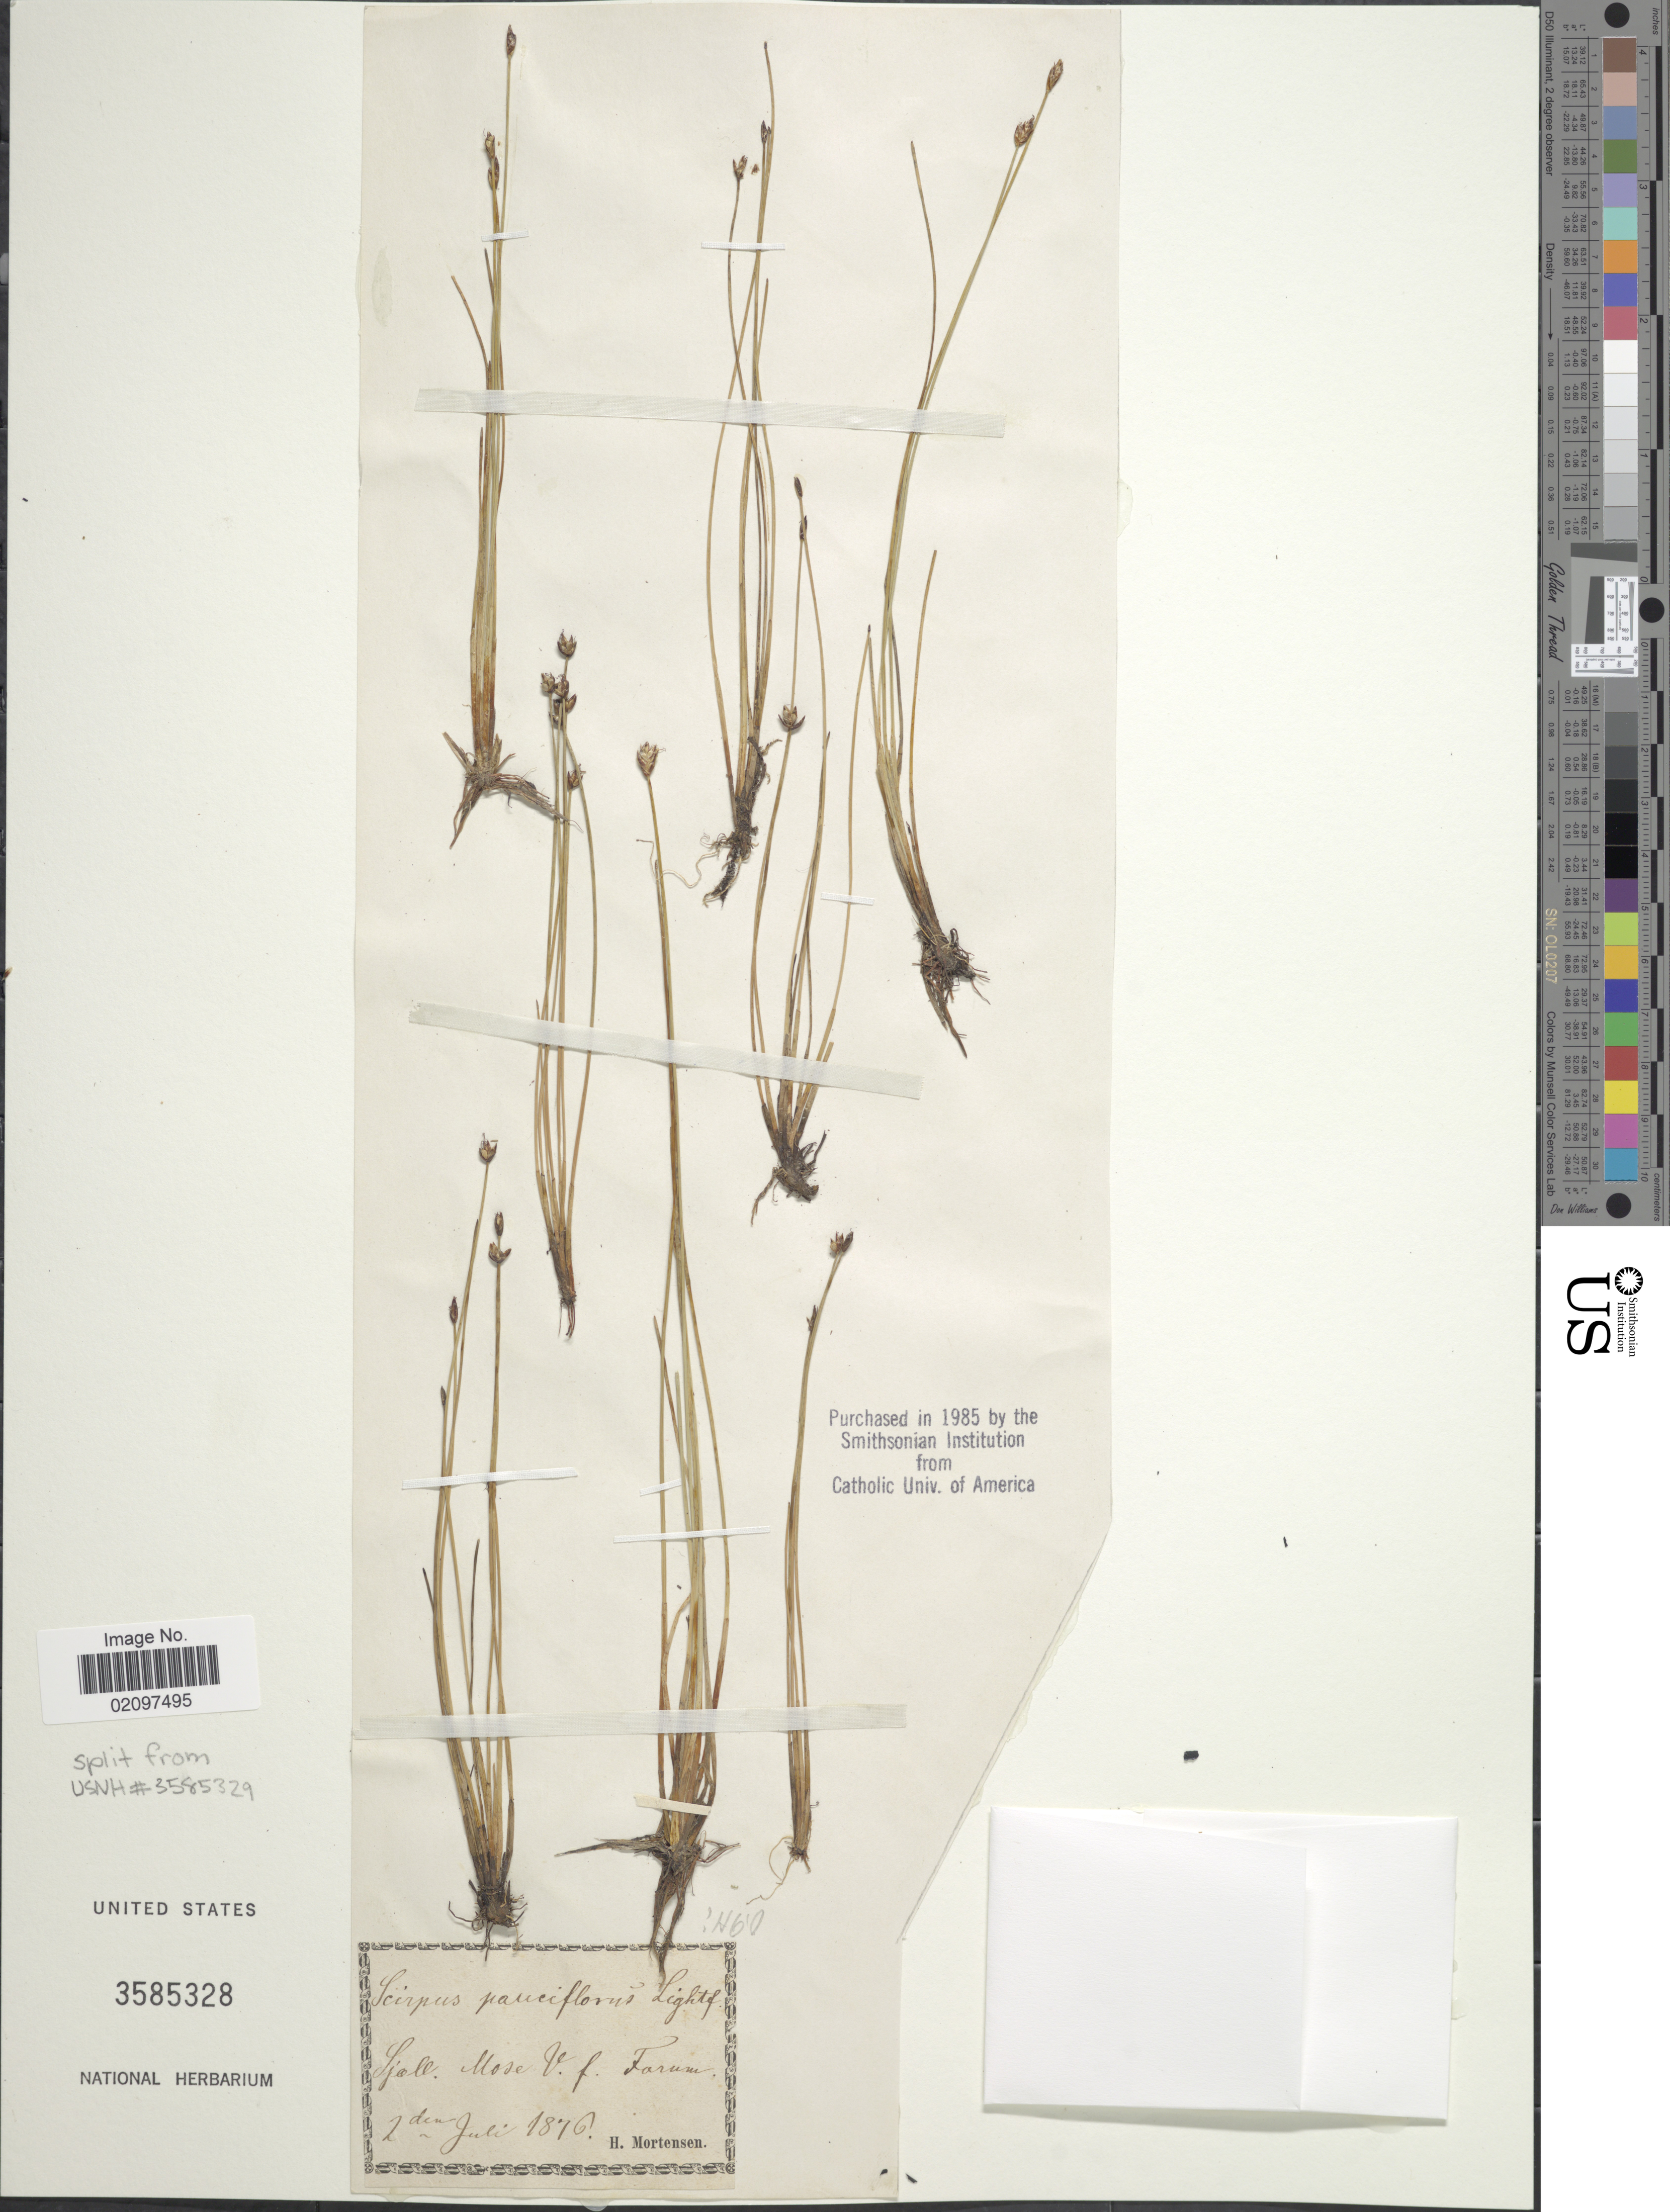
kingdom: Plantae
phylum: Tracheophyta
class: Liliopsida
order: Poales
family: Cyperaceae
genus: Eleocharis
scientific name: Eleocharis quinqueflora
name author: (Hartmann) O. Schwarz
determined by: Strong, Mark T., (BOT), Smithsonian Institution - National Museum of Natural History (UNITED STATES)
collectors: H. Mortensen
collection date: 1876-07-02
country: Denmark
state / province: Hovedstaden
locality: Sjoll, Mose V.F Farum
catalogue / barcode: US 3585328